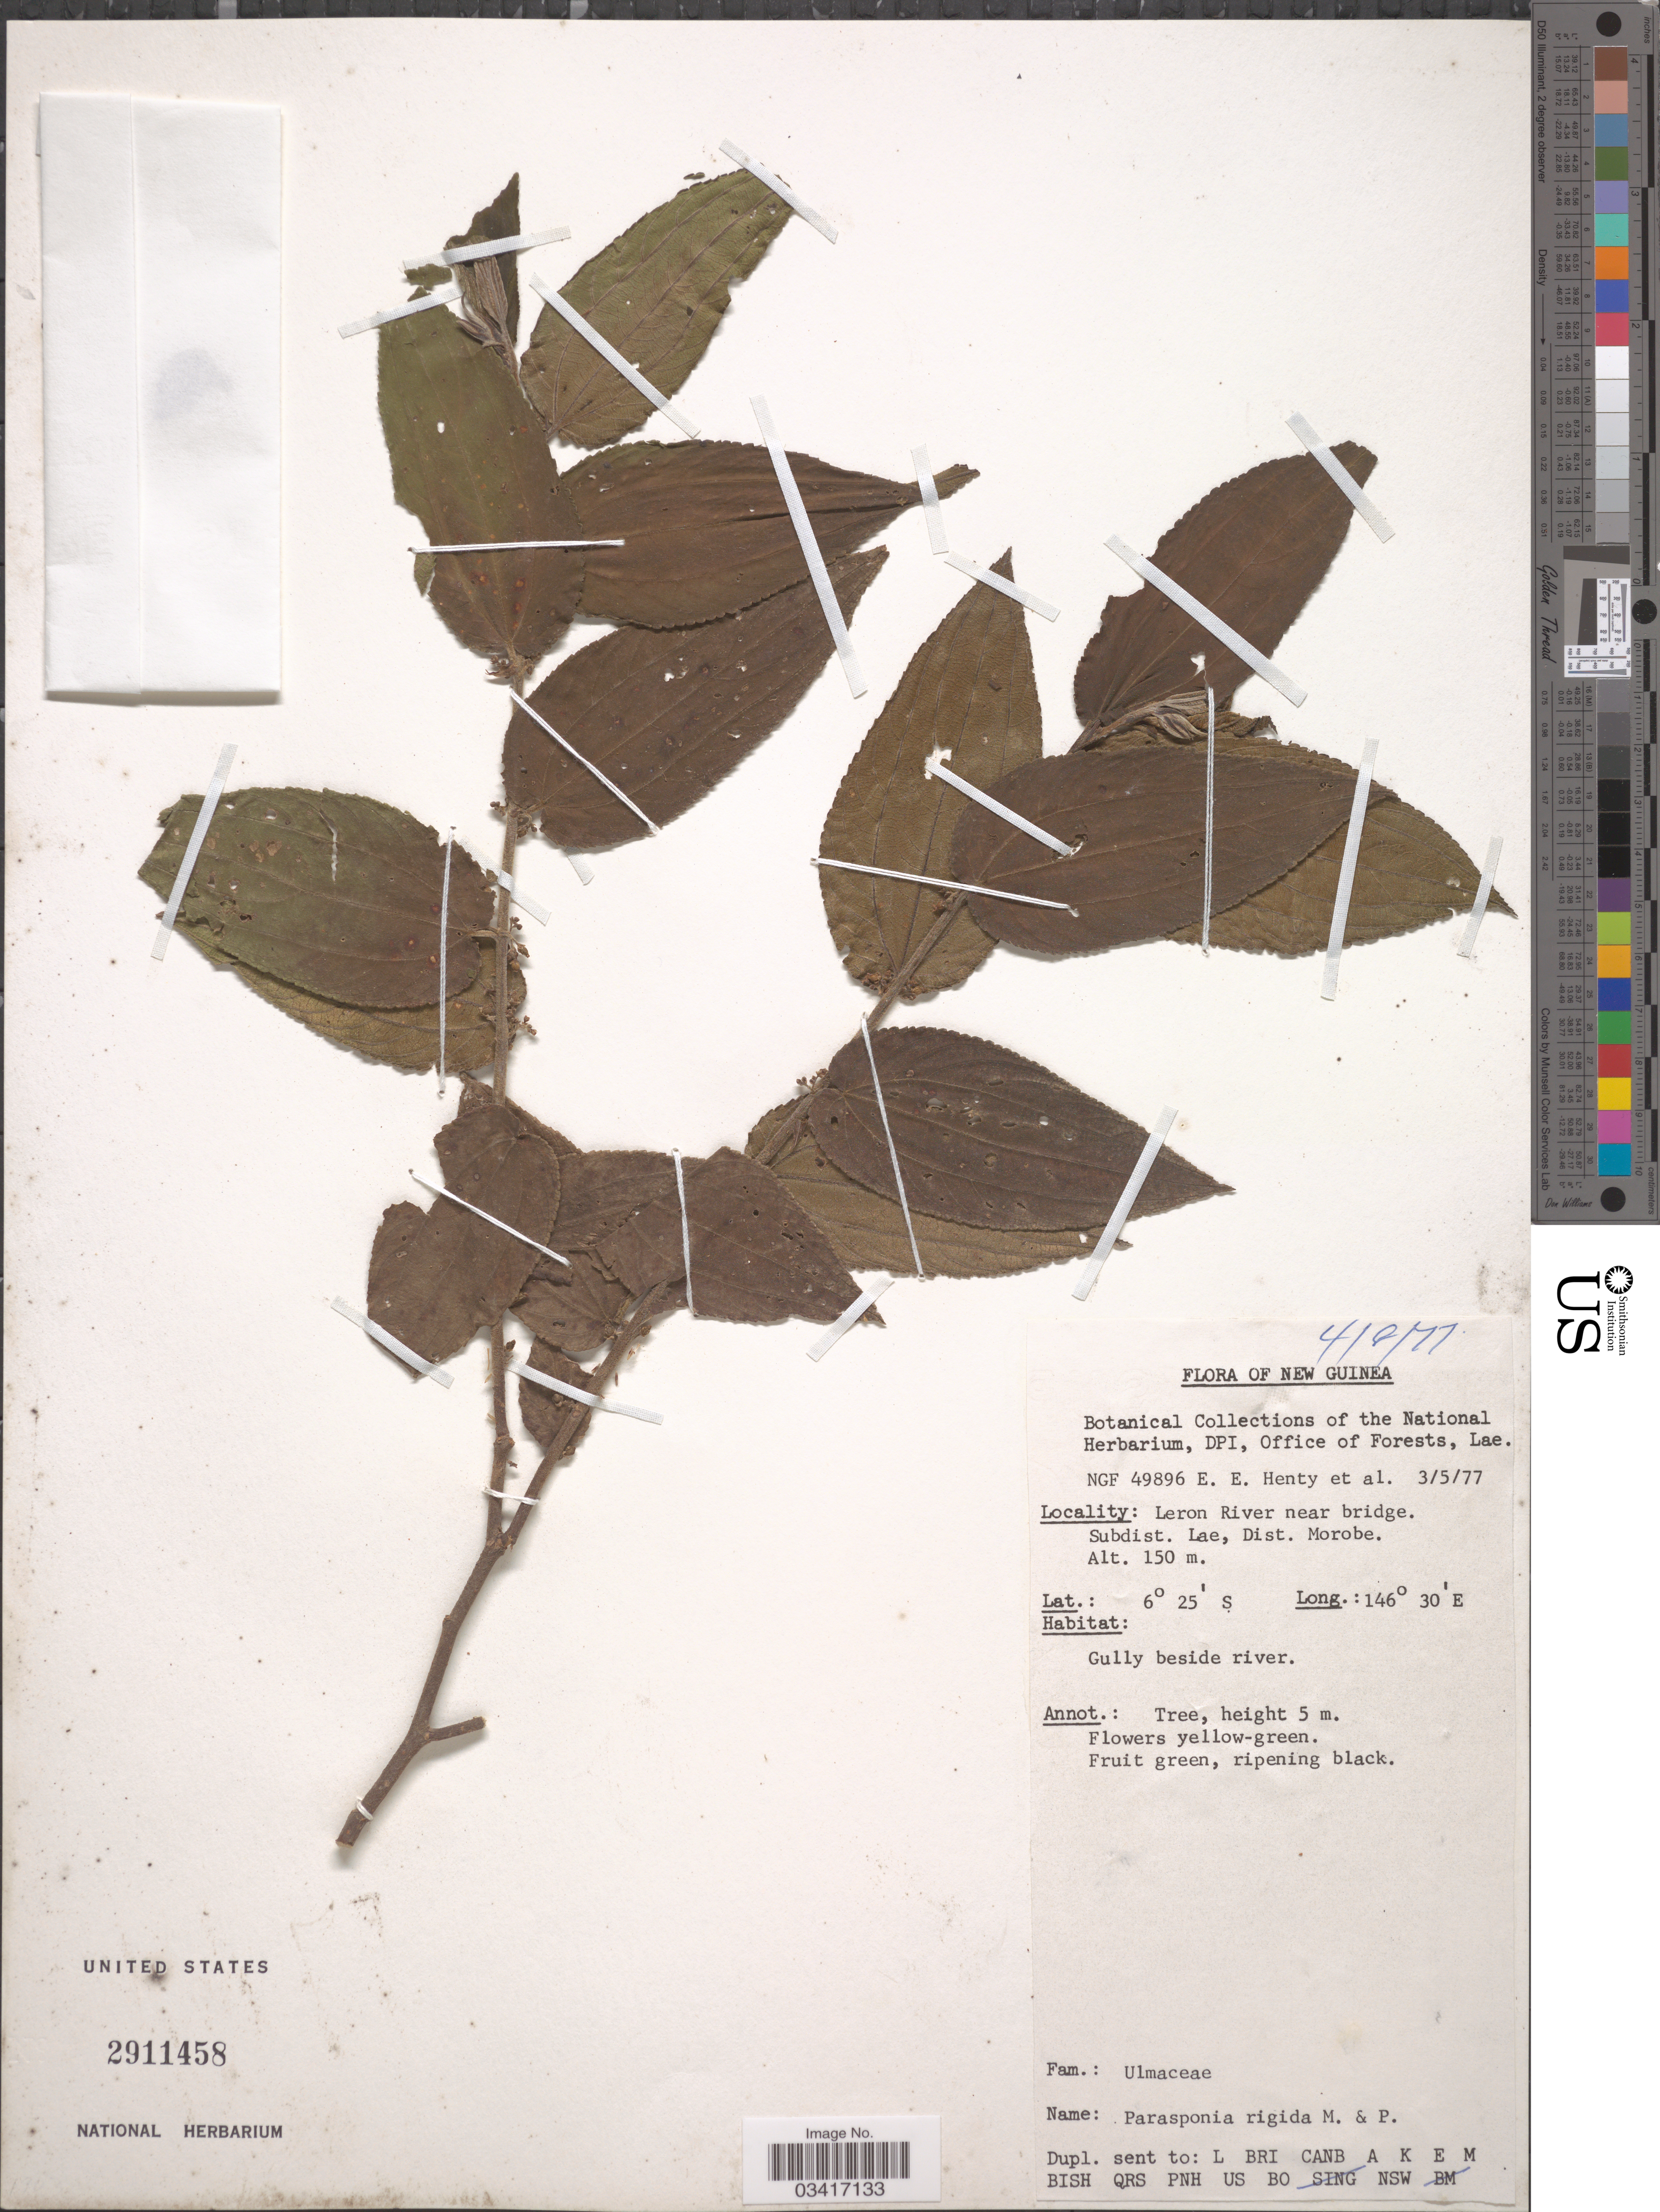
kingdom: Plantae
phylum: Tracheophyta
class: Magnoliopsida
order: Rosales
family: Cannabaceae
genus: Parasponia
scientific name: Parasponia rigida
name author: Merr. & L.M. Perry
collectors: E. Henty & et al.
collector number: NGF49896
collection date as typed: Transcribed d/m/y: 3/5/77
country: Papua New Guinea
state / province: Morobe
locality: New Guinea. Leron River near bridge. Subdist. Lae, Dist. Morobe.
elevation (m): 150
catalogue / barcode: US 2911458